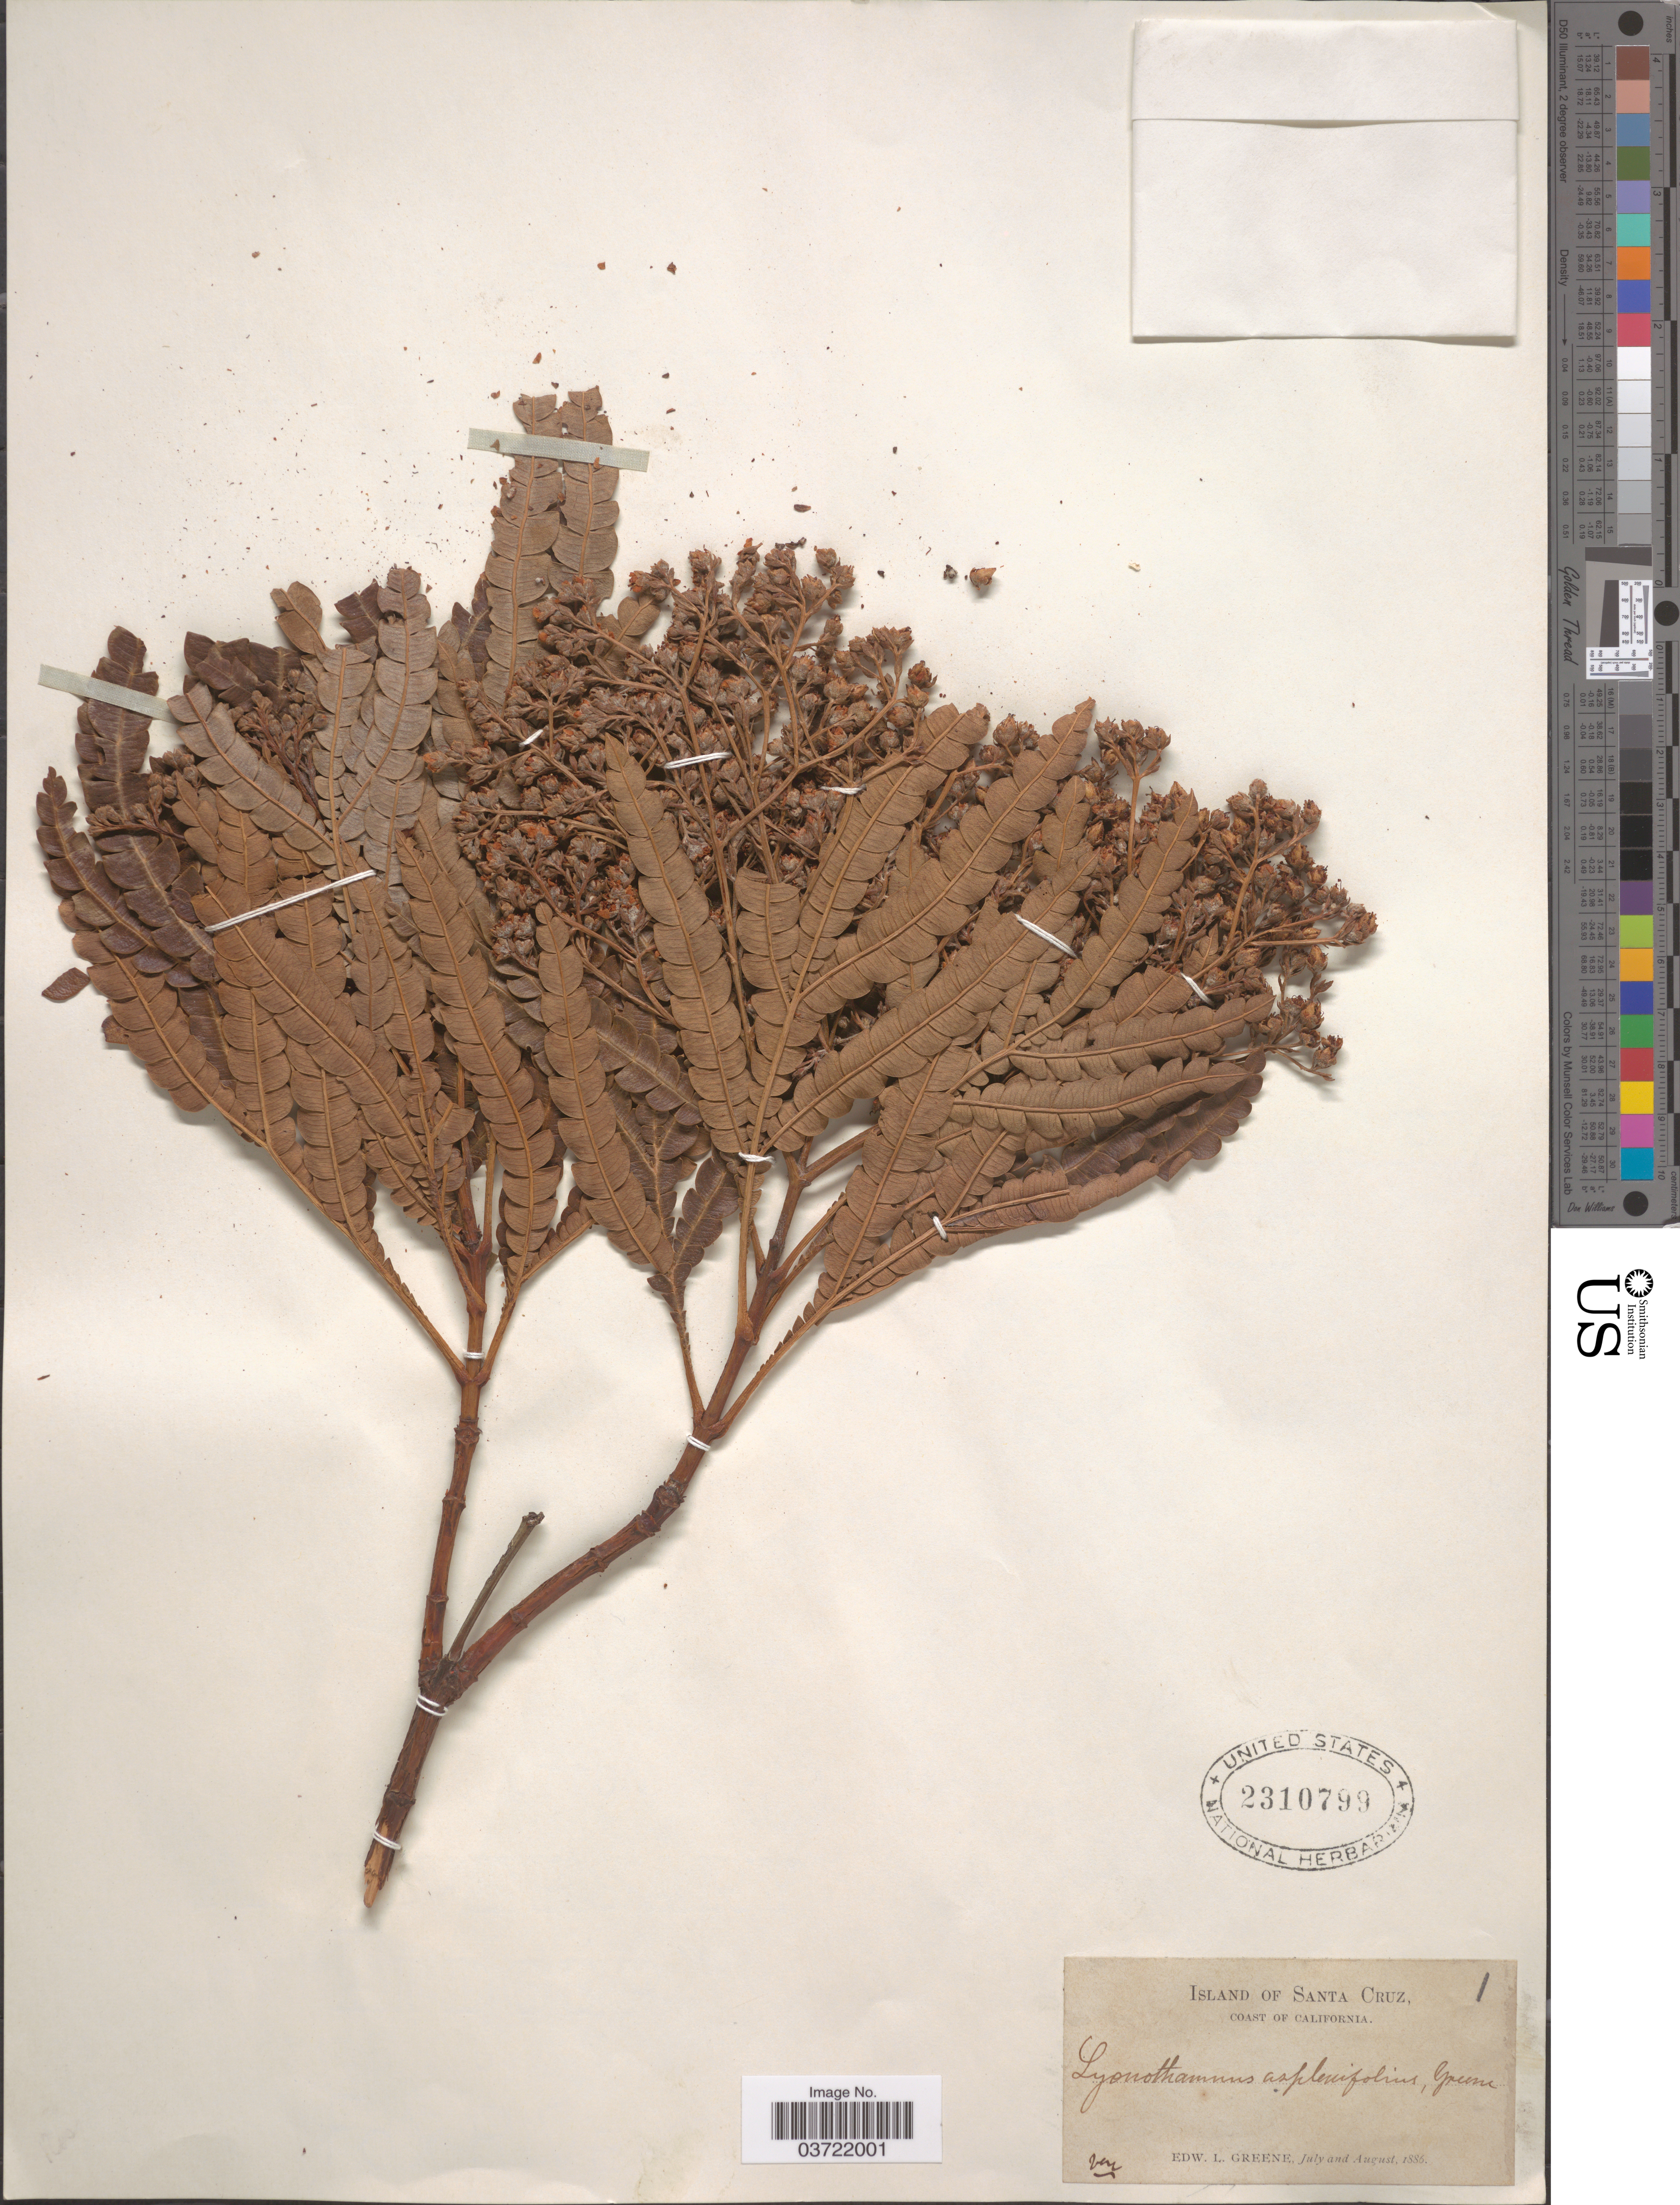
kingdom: Plantae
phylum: Tracheophyta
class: Magnoliopsida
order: Rosales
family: Rosaceae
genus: Lyonothamnus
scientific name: Lyonothamnus floribundus var. aspleniifolius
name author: (Greene) Brandegee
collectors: E. L. Greene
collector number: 1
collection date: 1886-07/1886-08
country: United States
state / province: California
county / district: Santa Barbara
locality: Island of Santa Cruz. Coast of California.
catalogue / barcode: US 2310799